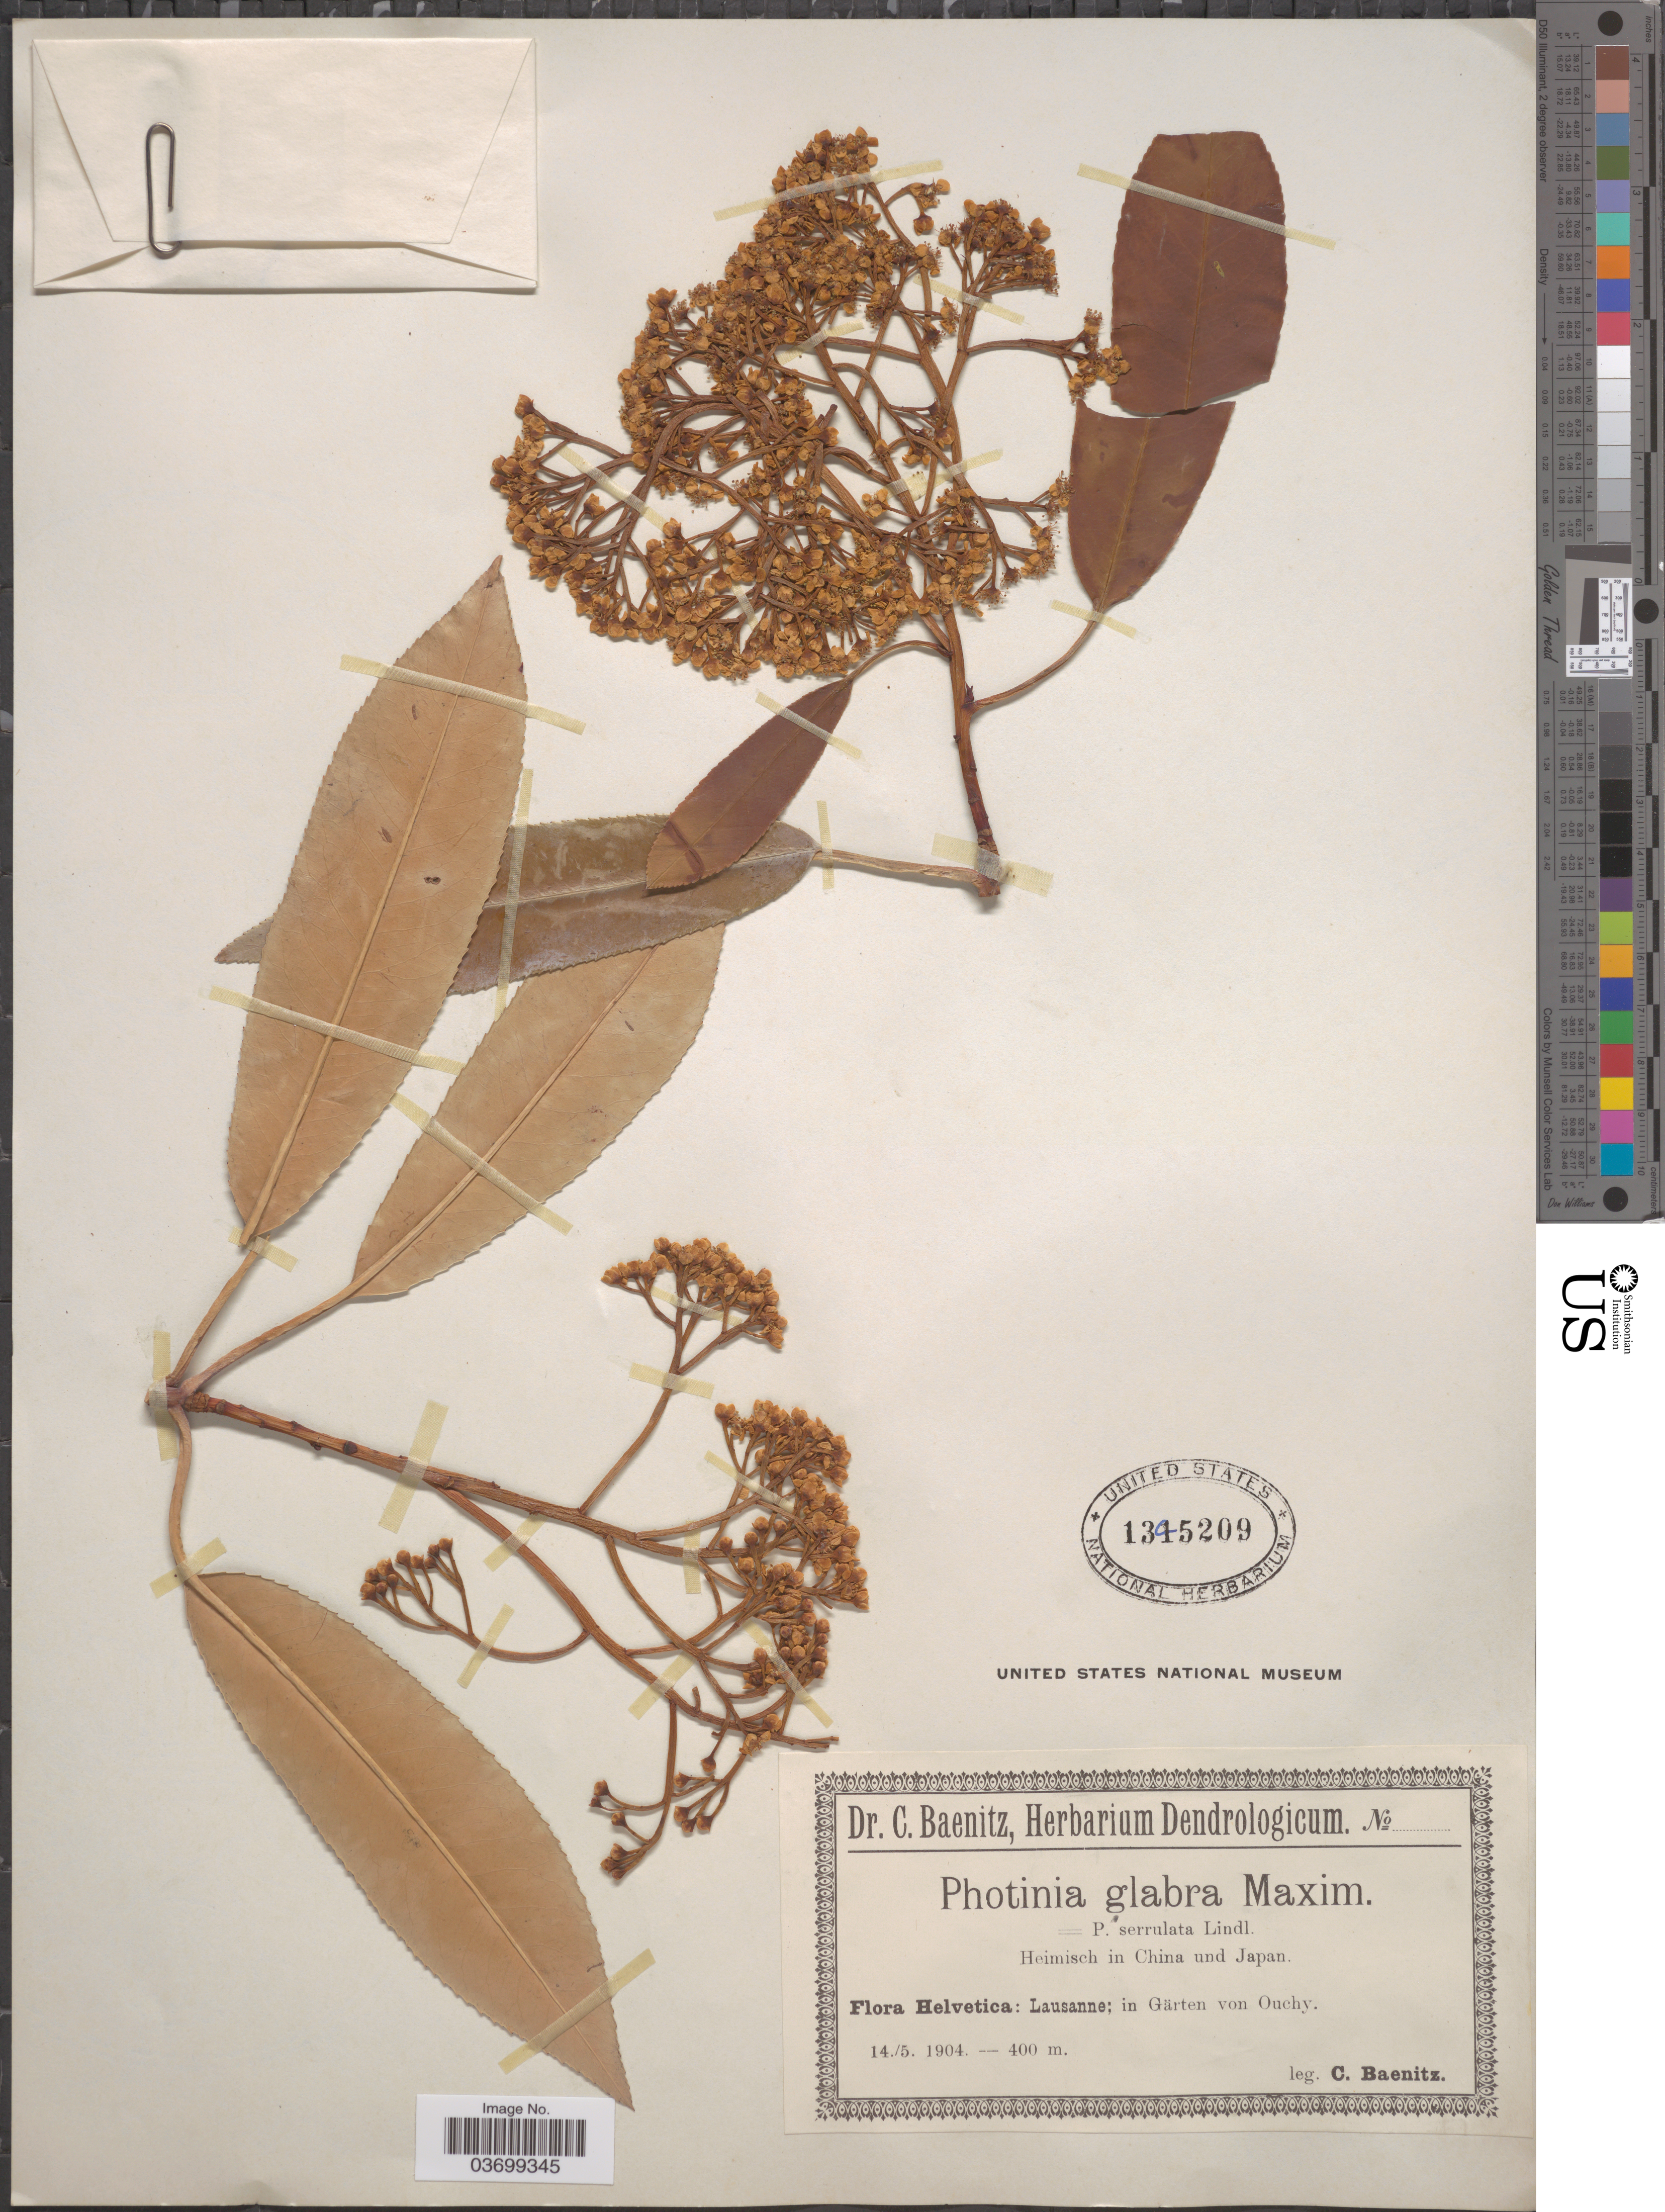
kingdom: Plantae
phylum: Tracheophyta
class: Magnoliopsida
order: Rosales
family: Rosaceae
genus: Photinia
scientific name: Photinia sp.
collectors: C. G. Baenitz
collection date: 1904-05-14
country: Switzerland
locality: Helvetica: Lausanne; in Gärten von Ouchy.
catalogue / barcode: US 1345209